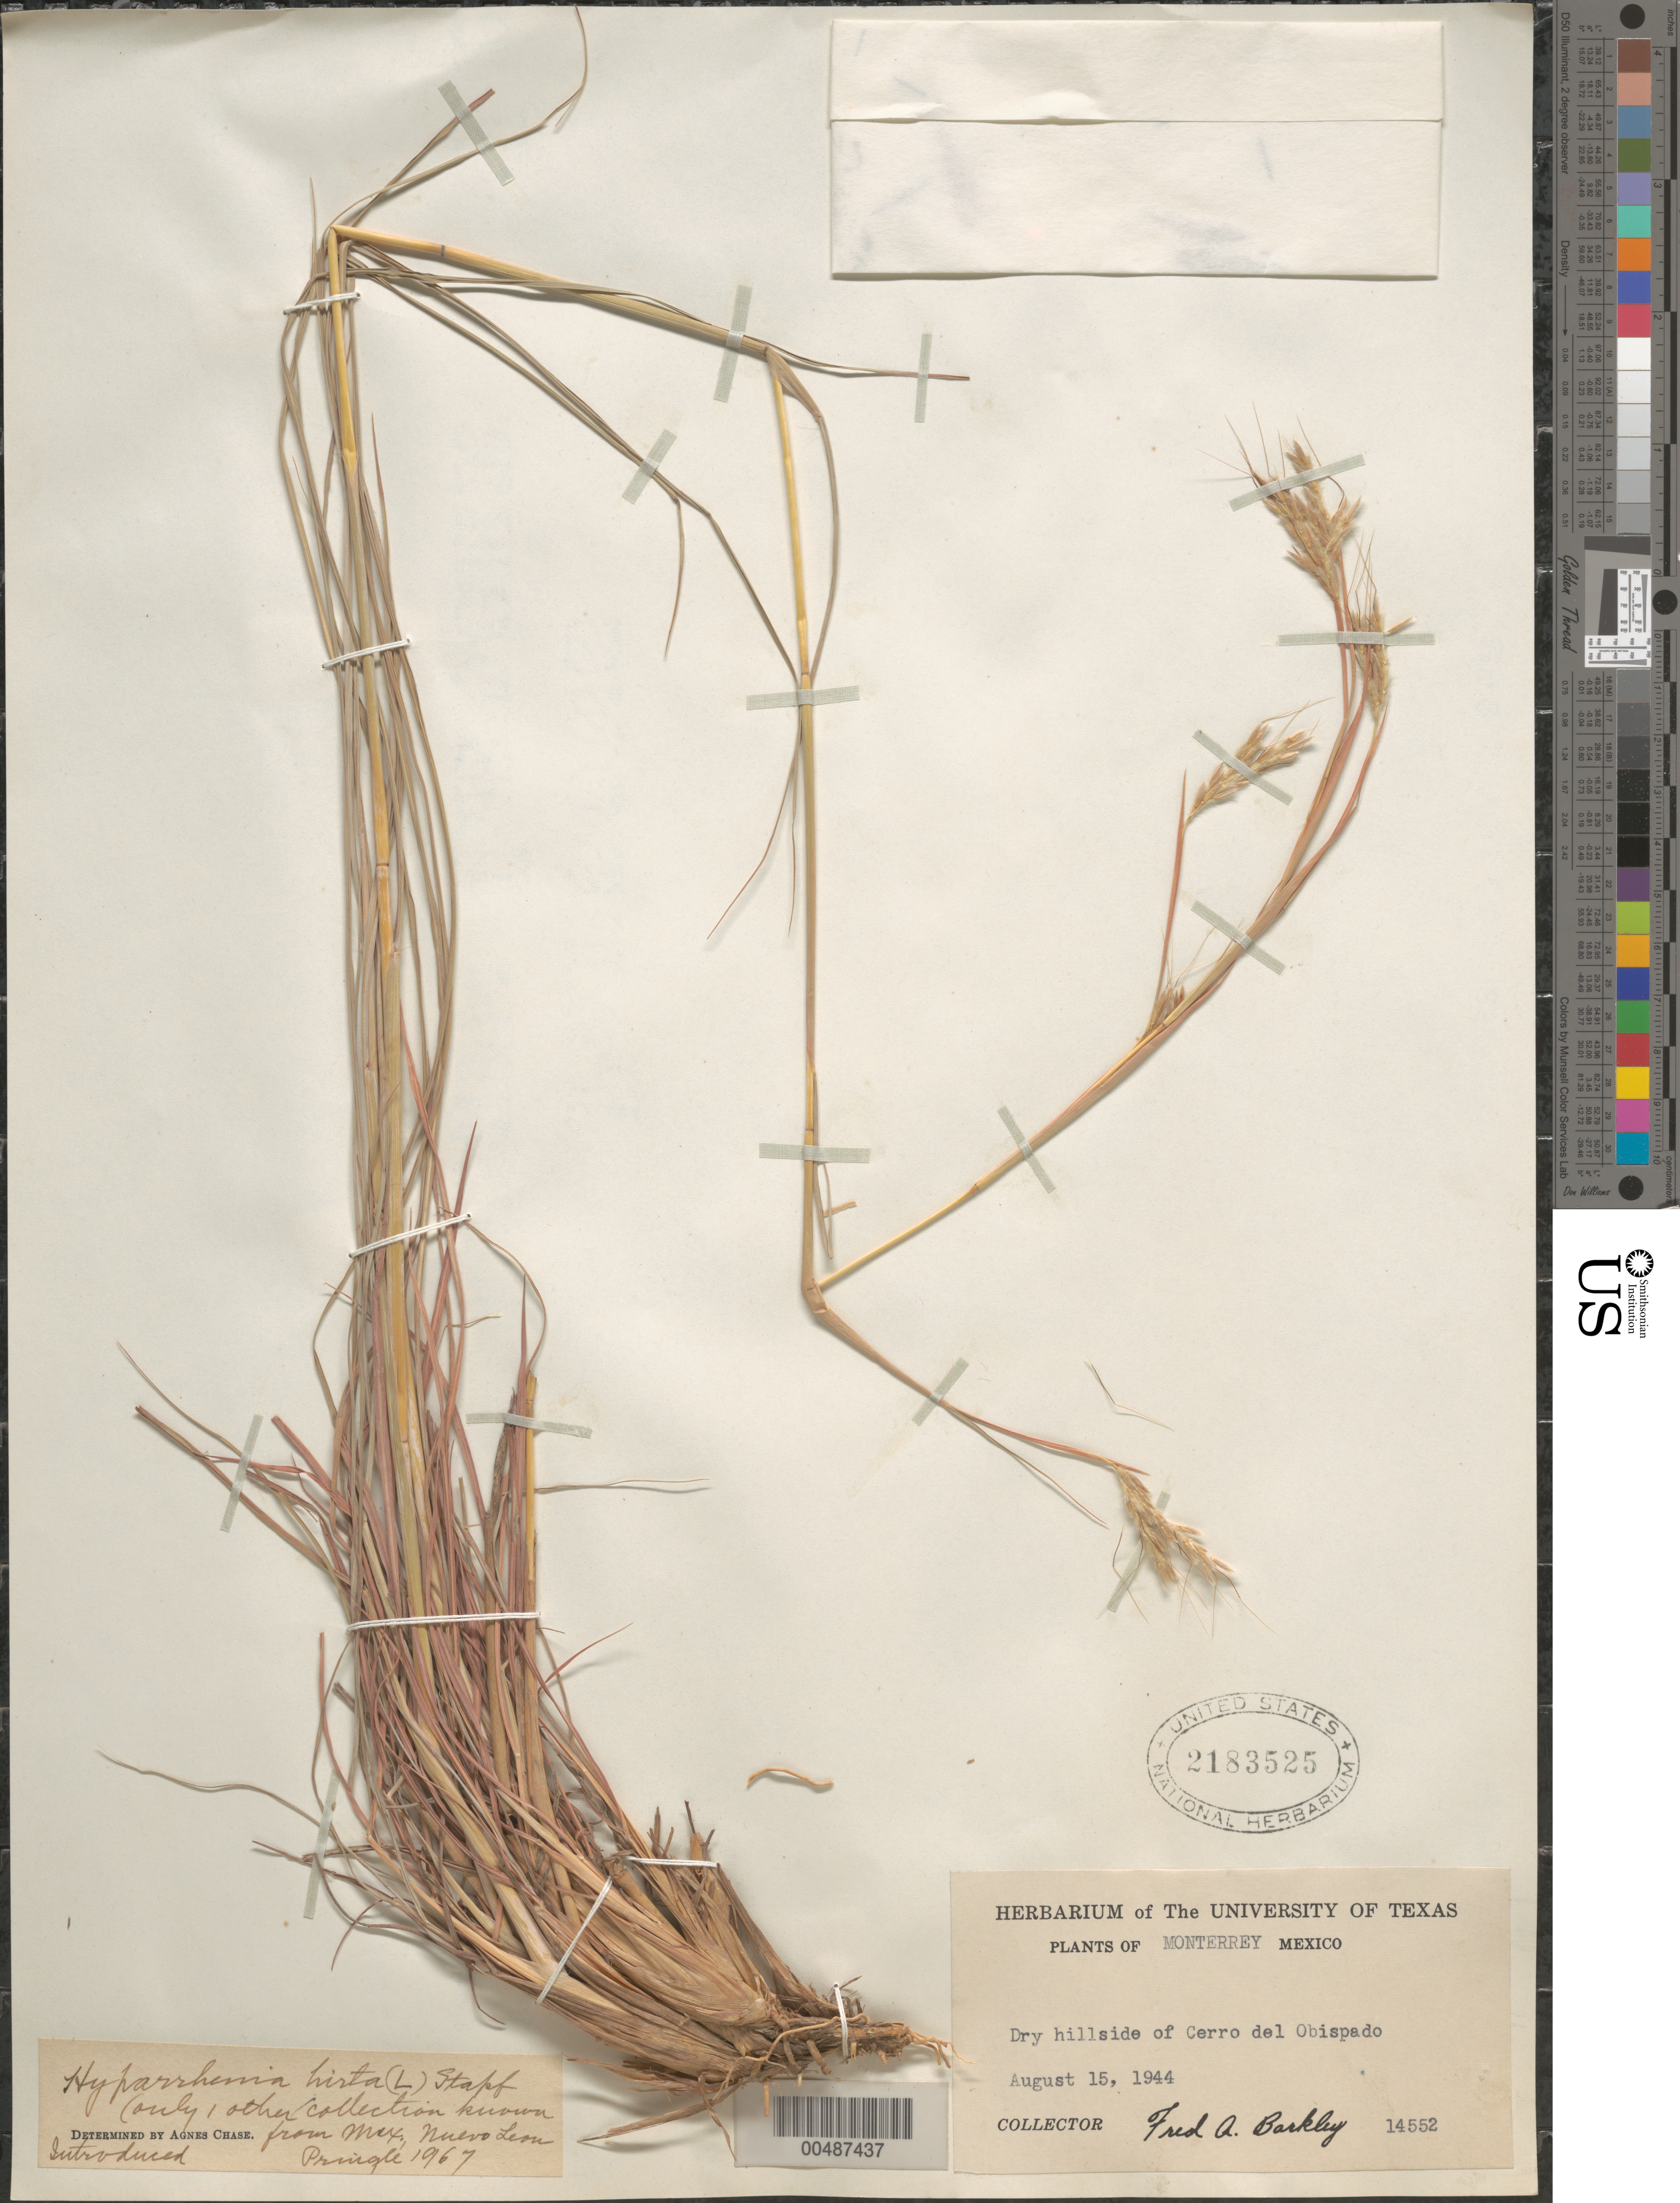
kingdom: Plantae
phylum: Tracheophyta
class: Liliopsida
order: Poales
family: Poaceae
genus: Hyparrhenia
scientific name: Hyparrhenia hirta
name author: (Nees) Stapf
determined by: Chase, [M.] Agnes, (US)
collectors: F. A. Barkley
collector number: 14552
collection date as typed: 15 Aug 1944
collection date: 1944-08-15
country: Mexico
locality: Monterrey, Cerro del Obispado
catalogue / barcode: US 2183525